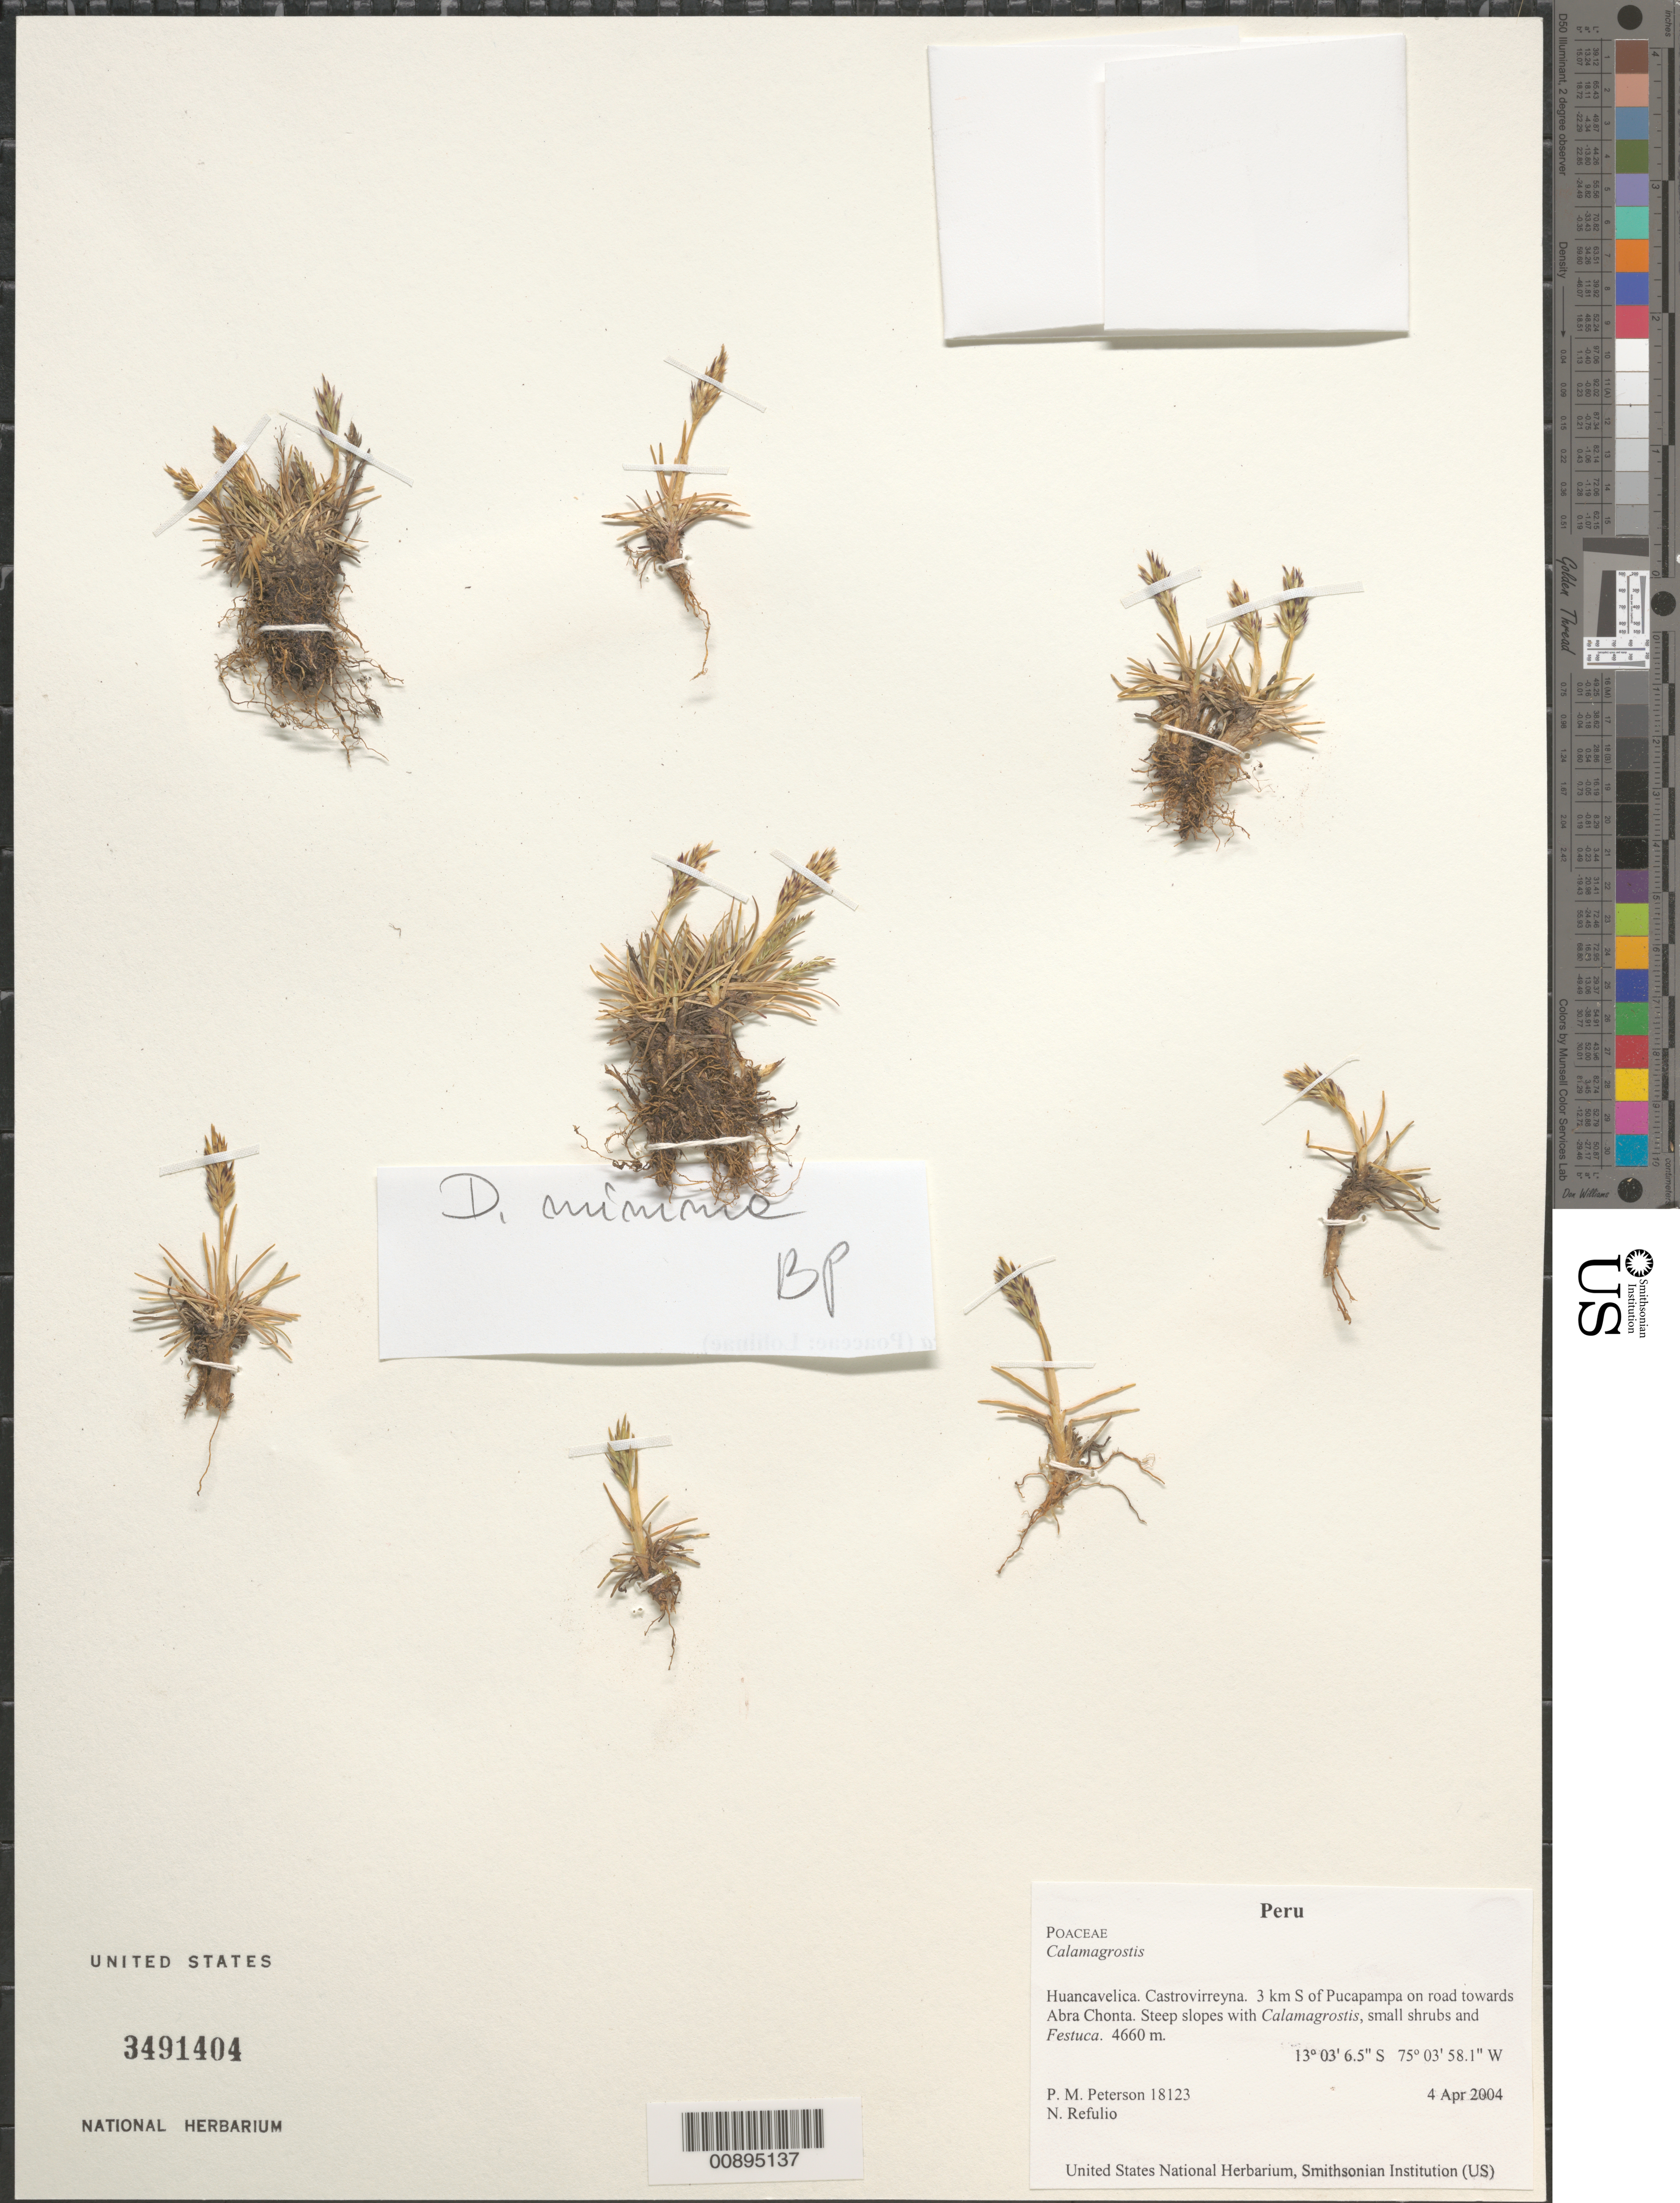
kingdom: Plantae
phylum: Tracheophyta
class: Liliopsida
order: Poales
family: Poaceae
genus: Calamagrostis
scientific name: Calamagrostis sp.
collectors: P. M. Peterson & N. Refulio-Rodríguez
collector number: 18123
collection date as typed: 04 Apr 2004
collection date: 2004-04-04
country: Peru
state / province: Huancavelica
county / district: Castrovirreyna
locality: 3 km S of Pucapampa on road towards Abra Chonta. Steep slopes with Calamagrostis, small shrubs and Festuca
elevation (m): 4660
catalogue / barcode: US 3491404